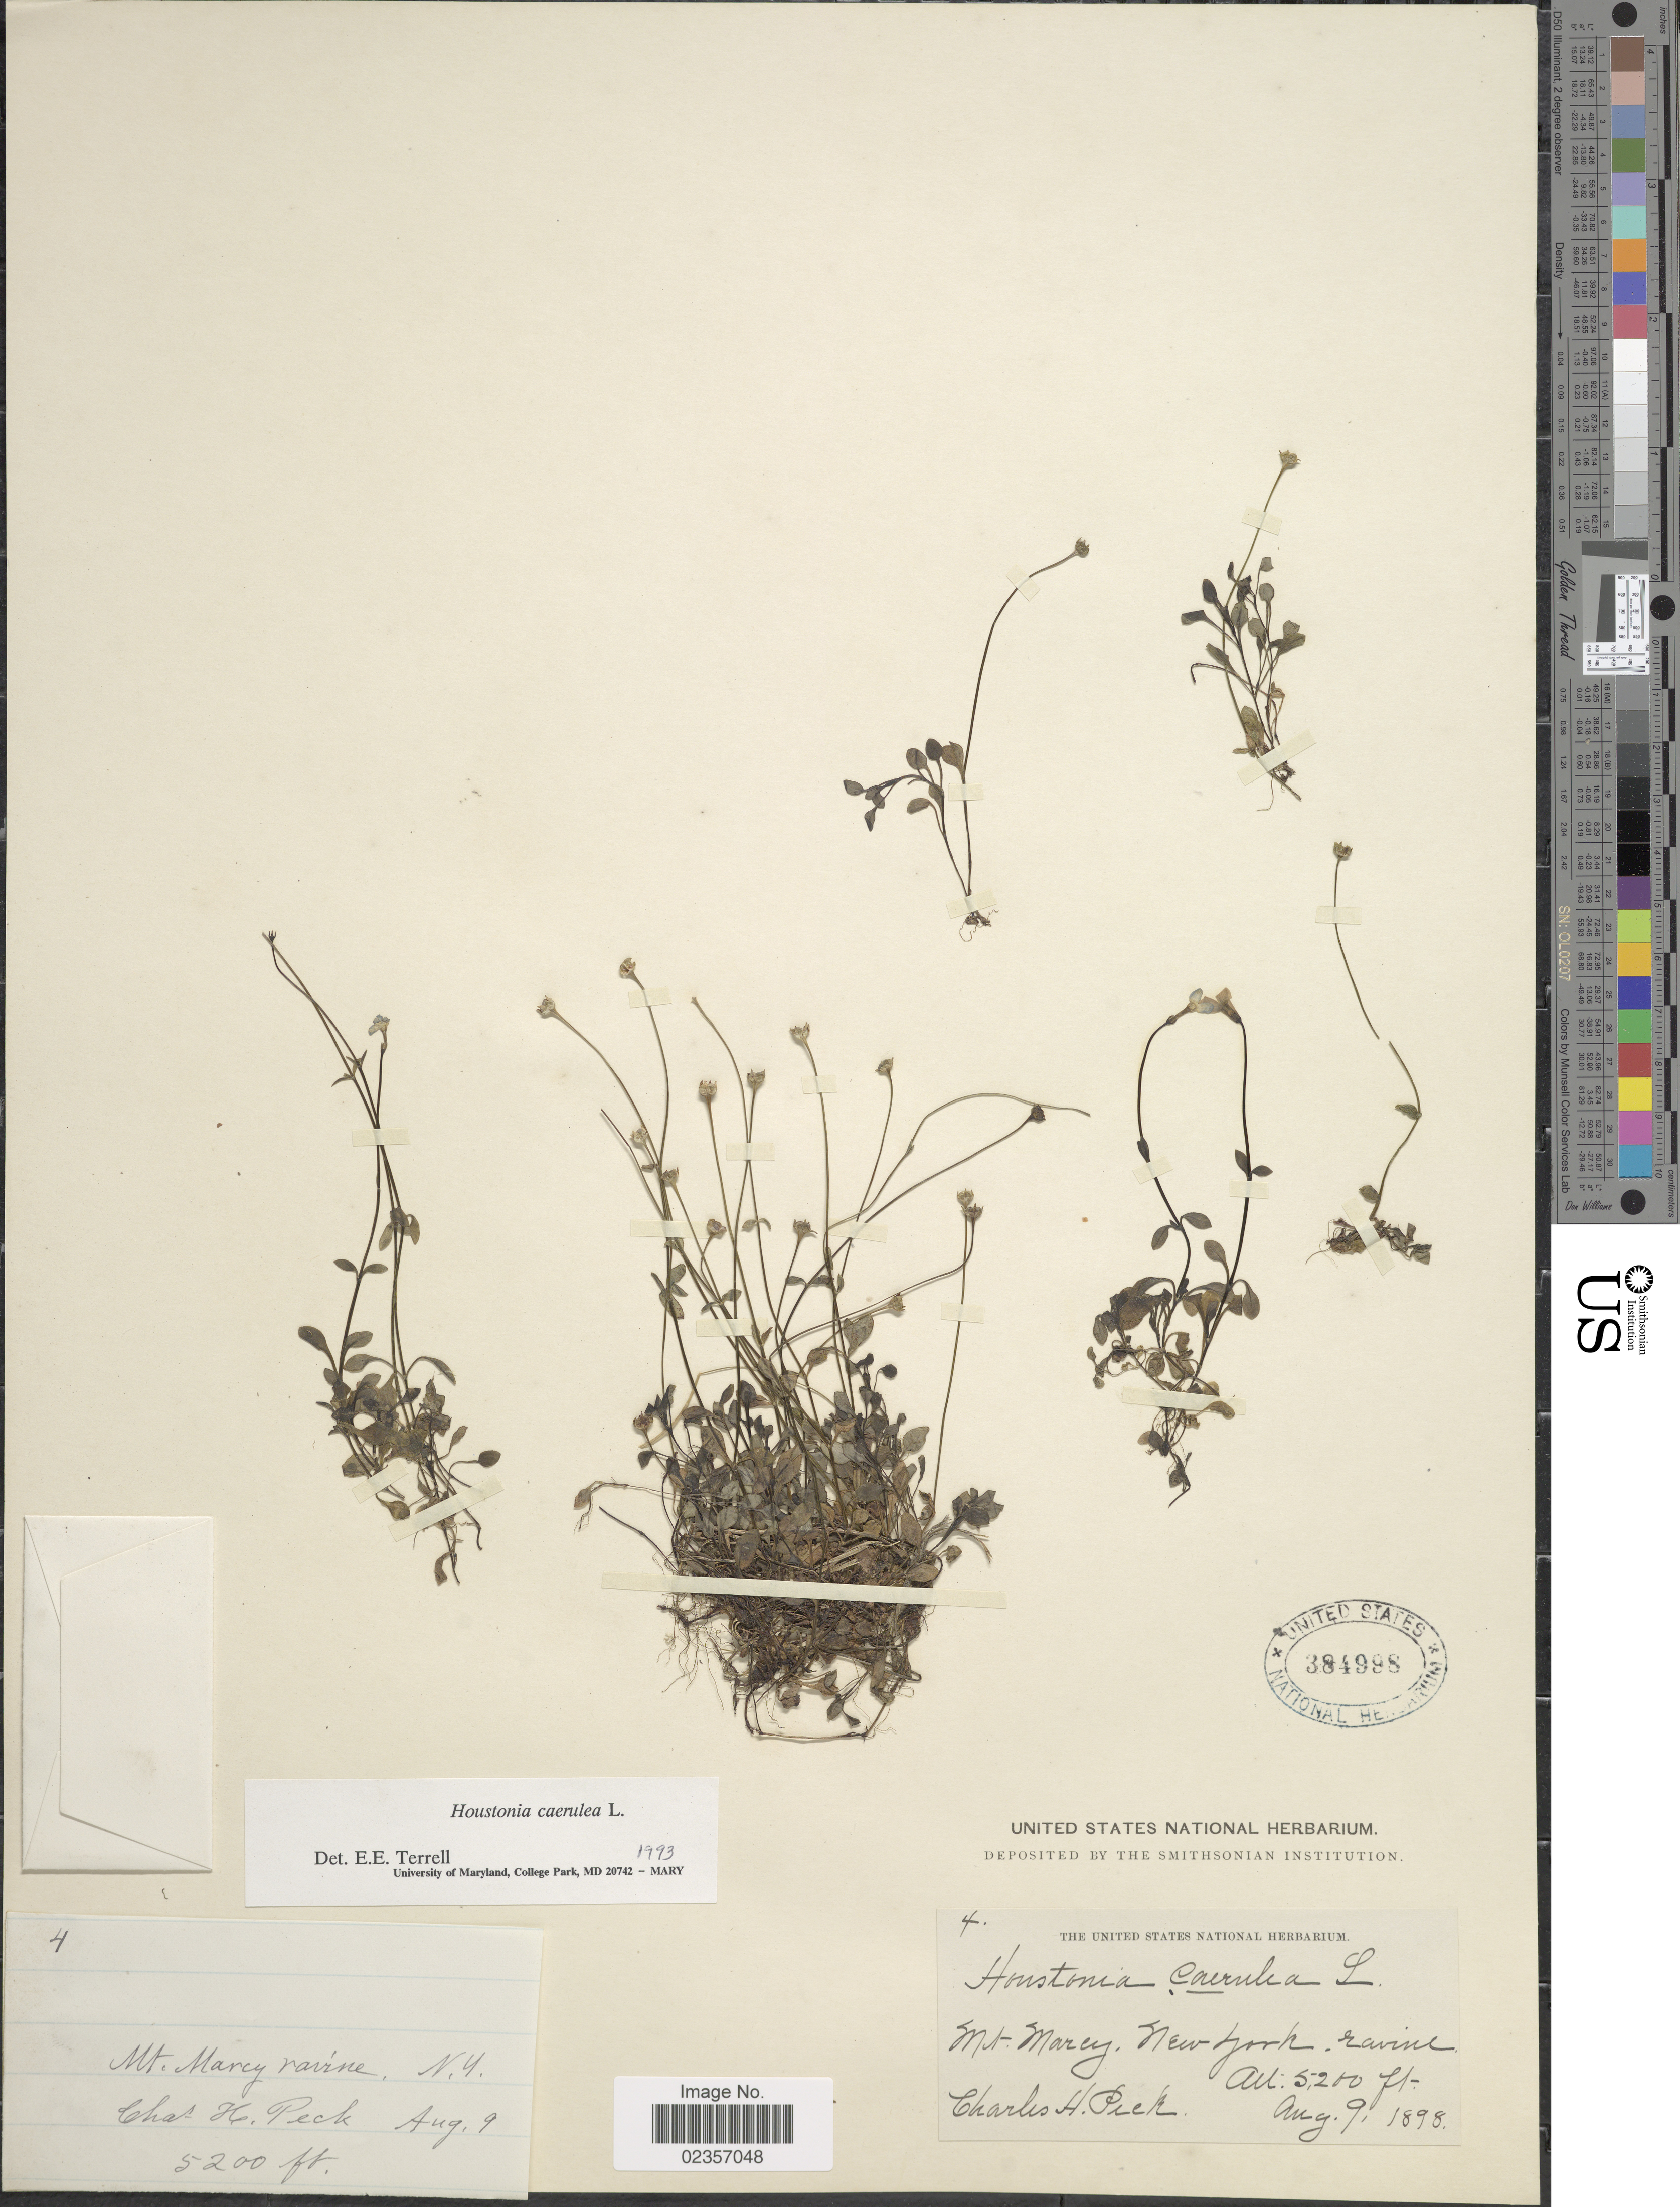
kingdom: Plantae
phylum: Tracheophyta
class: Magnoliopsida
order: Gentianales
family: Rubiaceae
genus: Houstonia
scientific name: Houstonia caerulea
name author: L.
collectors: C. H. Peck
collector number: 4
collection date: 1898-08-09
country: United States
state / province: New York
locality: Mt. Marcy ravine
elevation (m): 1585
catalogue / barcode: US 384998